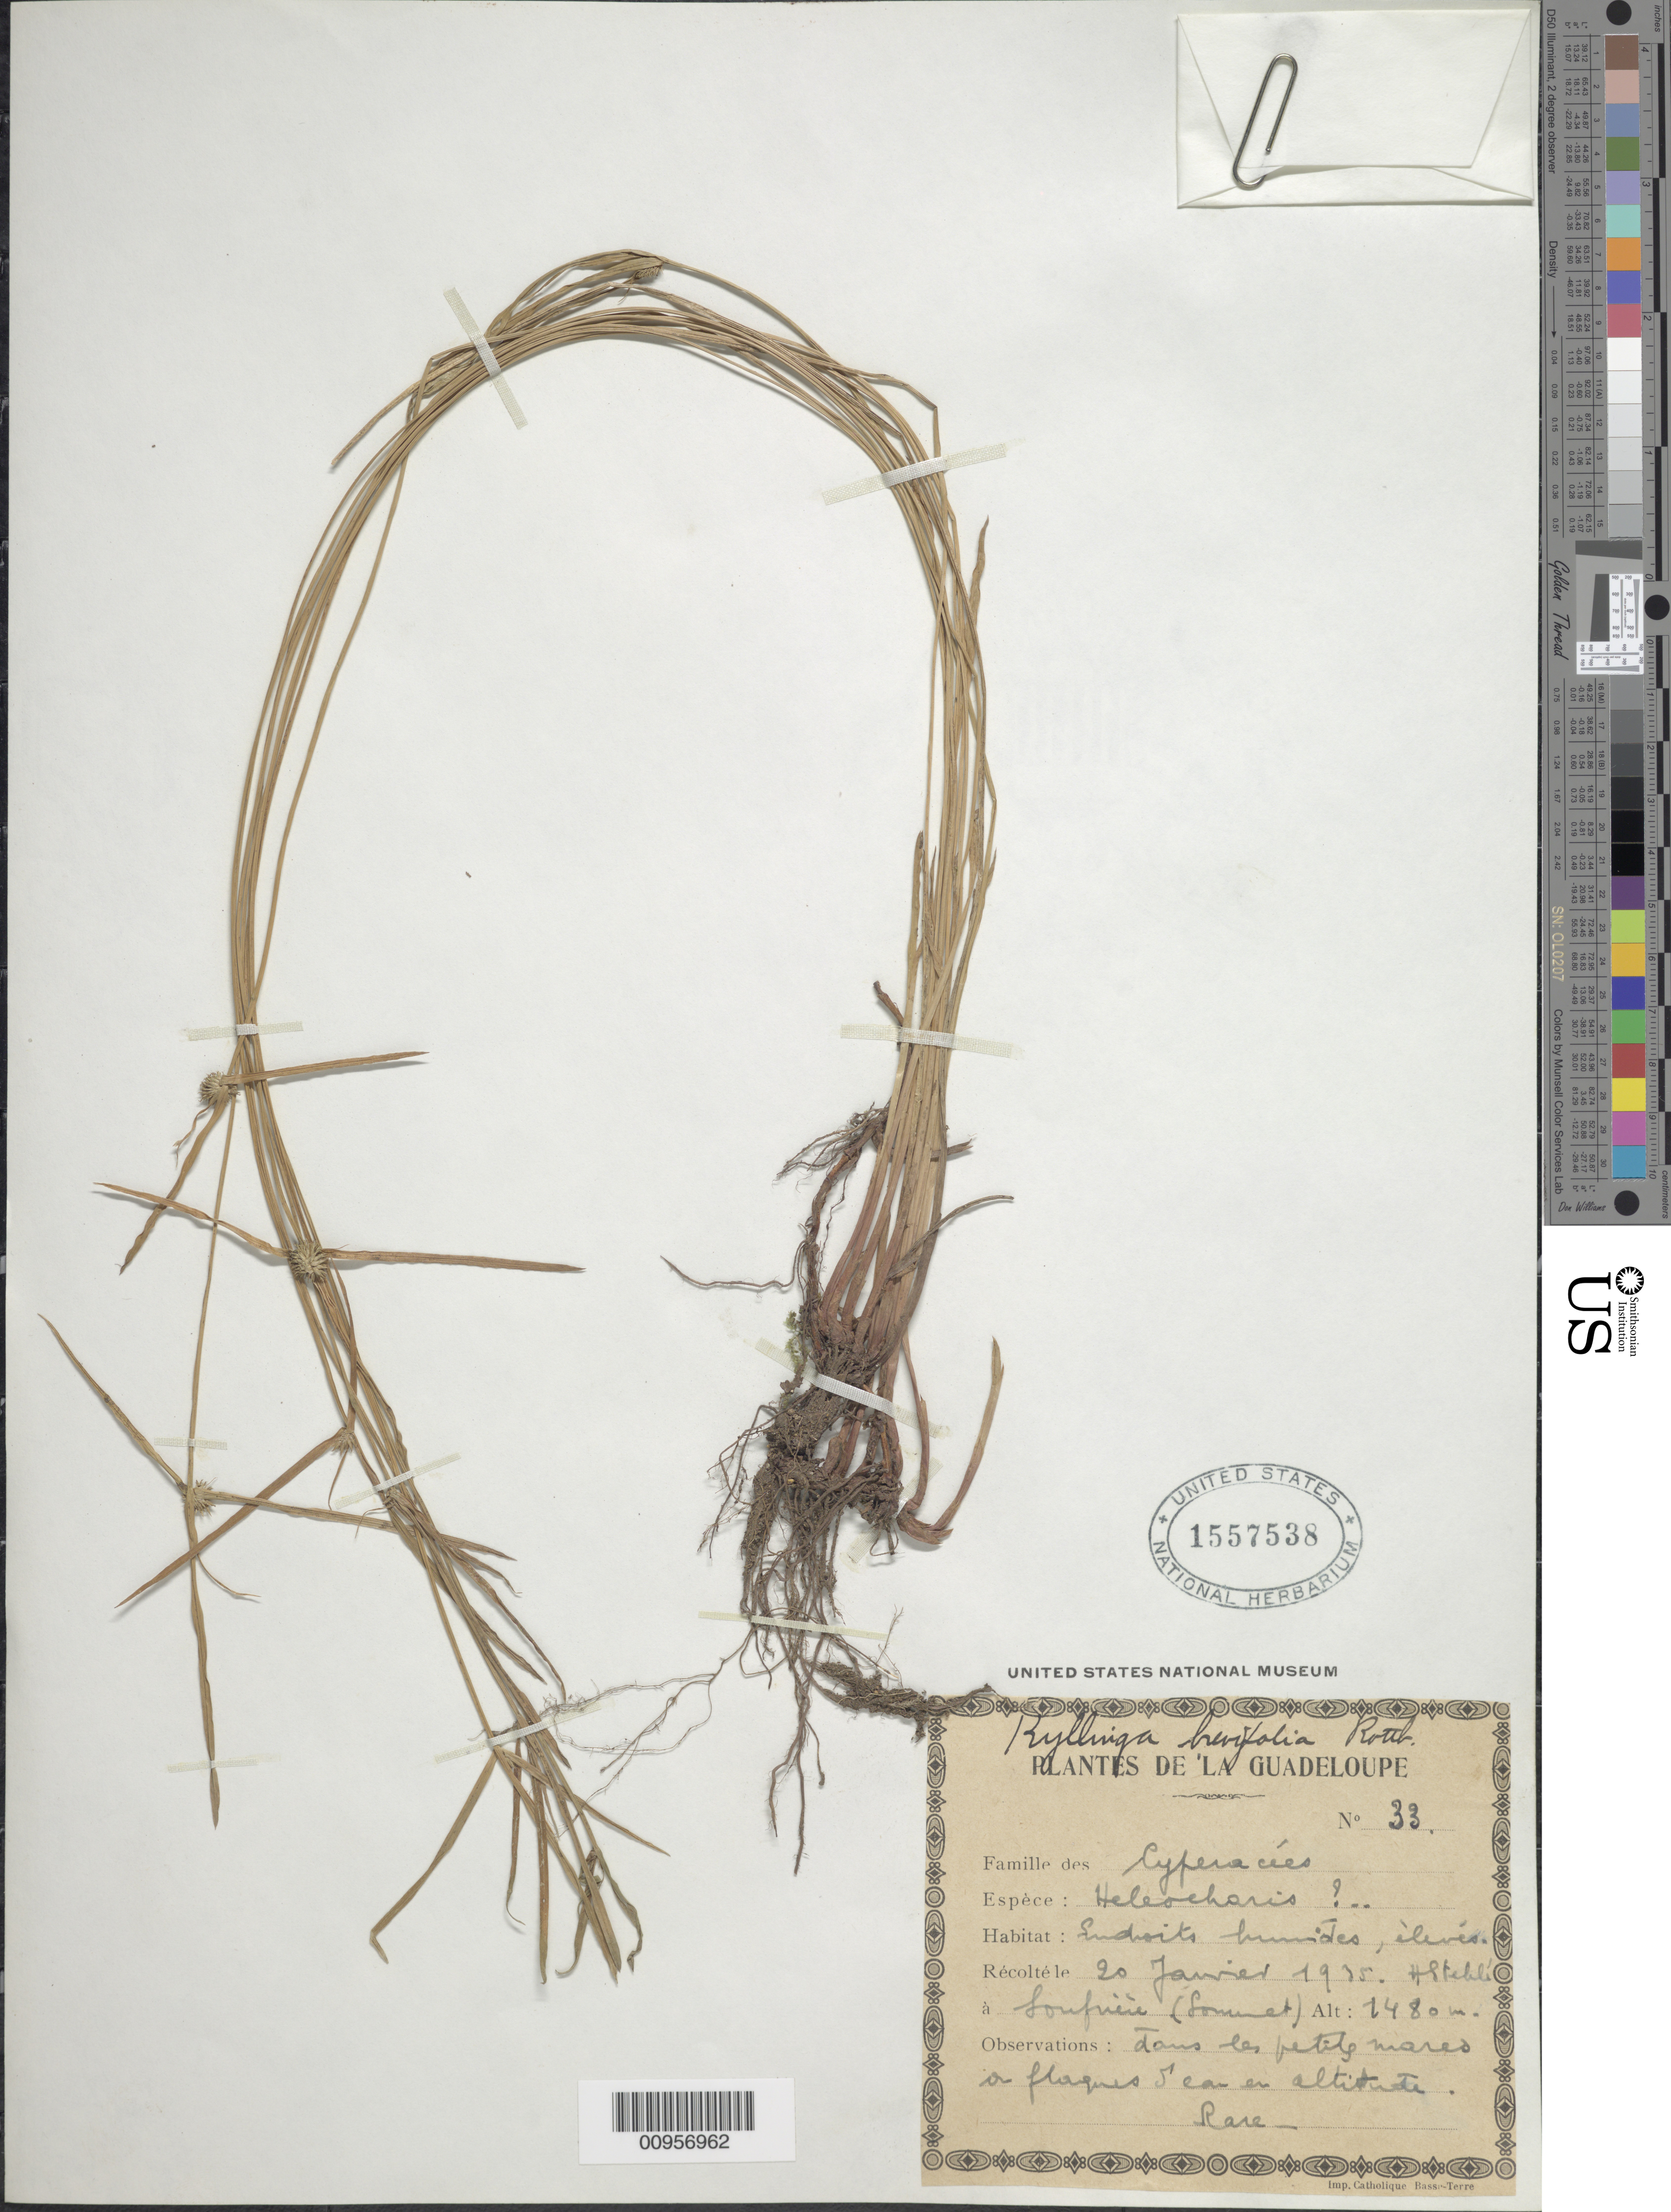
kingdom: Plantae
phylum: Tracheophyta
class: Liliopsida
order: Poales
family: Cyperaceae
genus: Cyperus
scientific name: Cyperus brevifolius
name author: (Rottb.) Hassk.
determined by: Strong, M. T., (US), Smithsonian Institution - National Museum of Natural History (UNITED STATES)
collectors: H. Stehlé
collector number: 33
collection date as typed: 20 Jan 1935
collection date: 1935-01-20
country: Guadeloupe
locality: Soufrière (Sommet)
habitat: Endroits humides, "èlivés"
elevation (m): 1480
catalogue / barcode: US 1557538